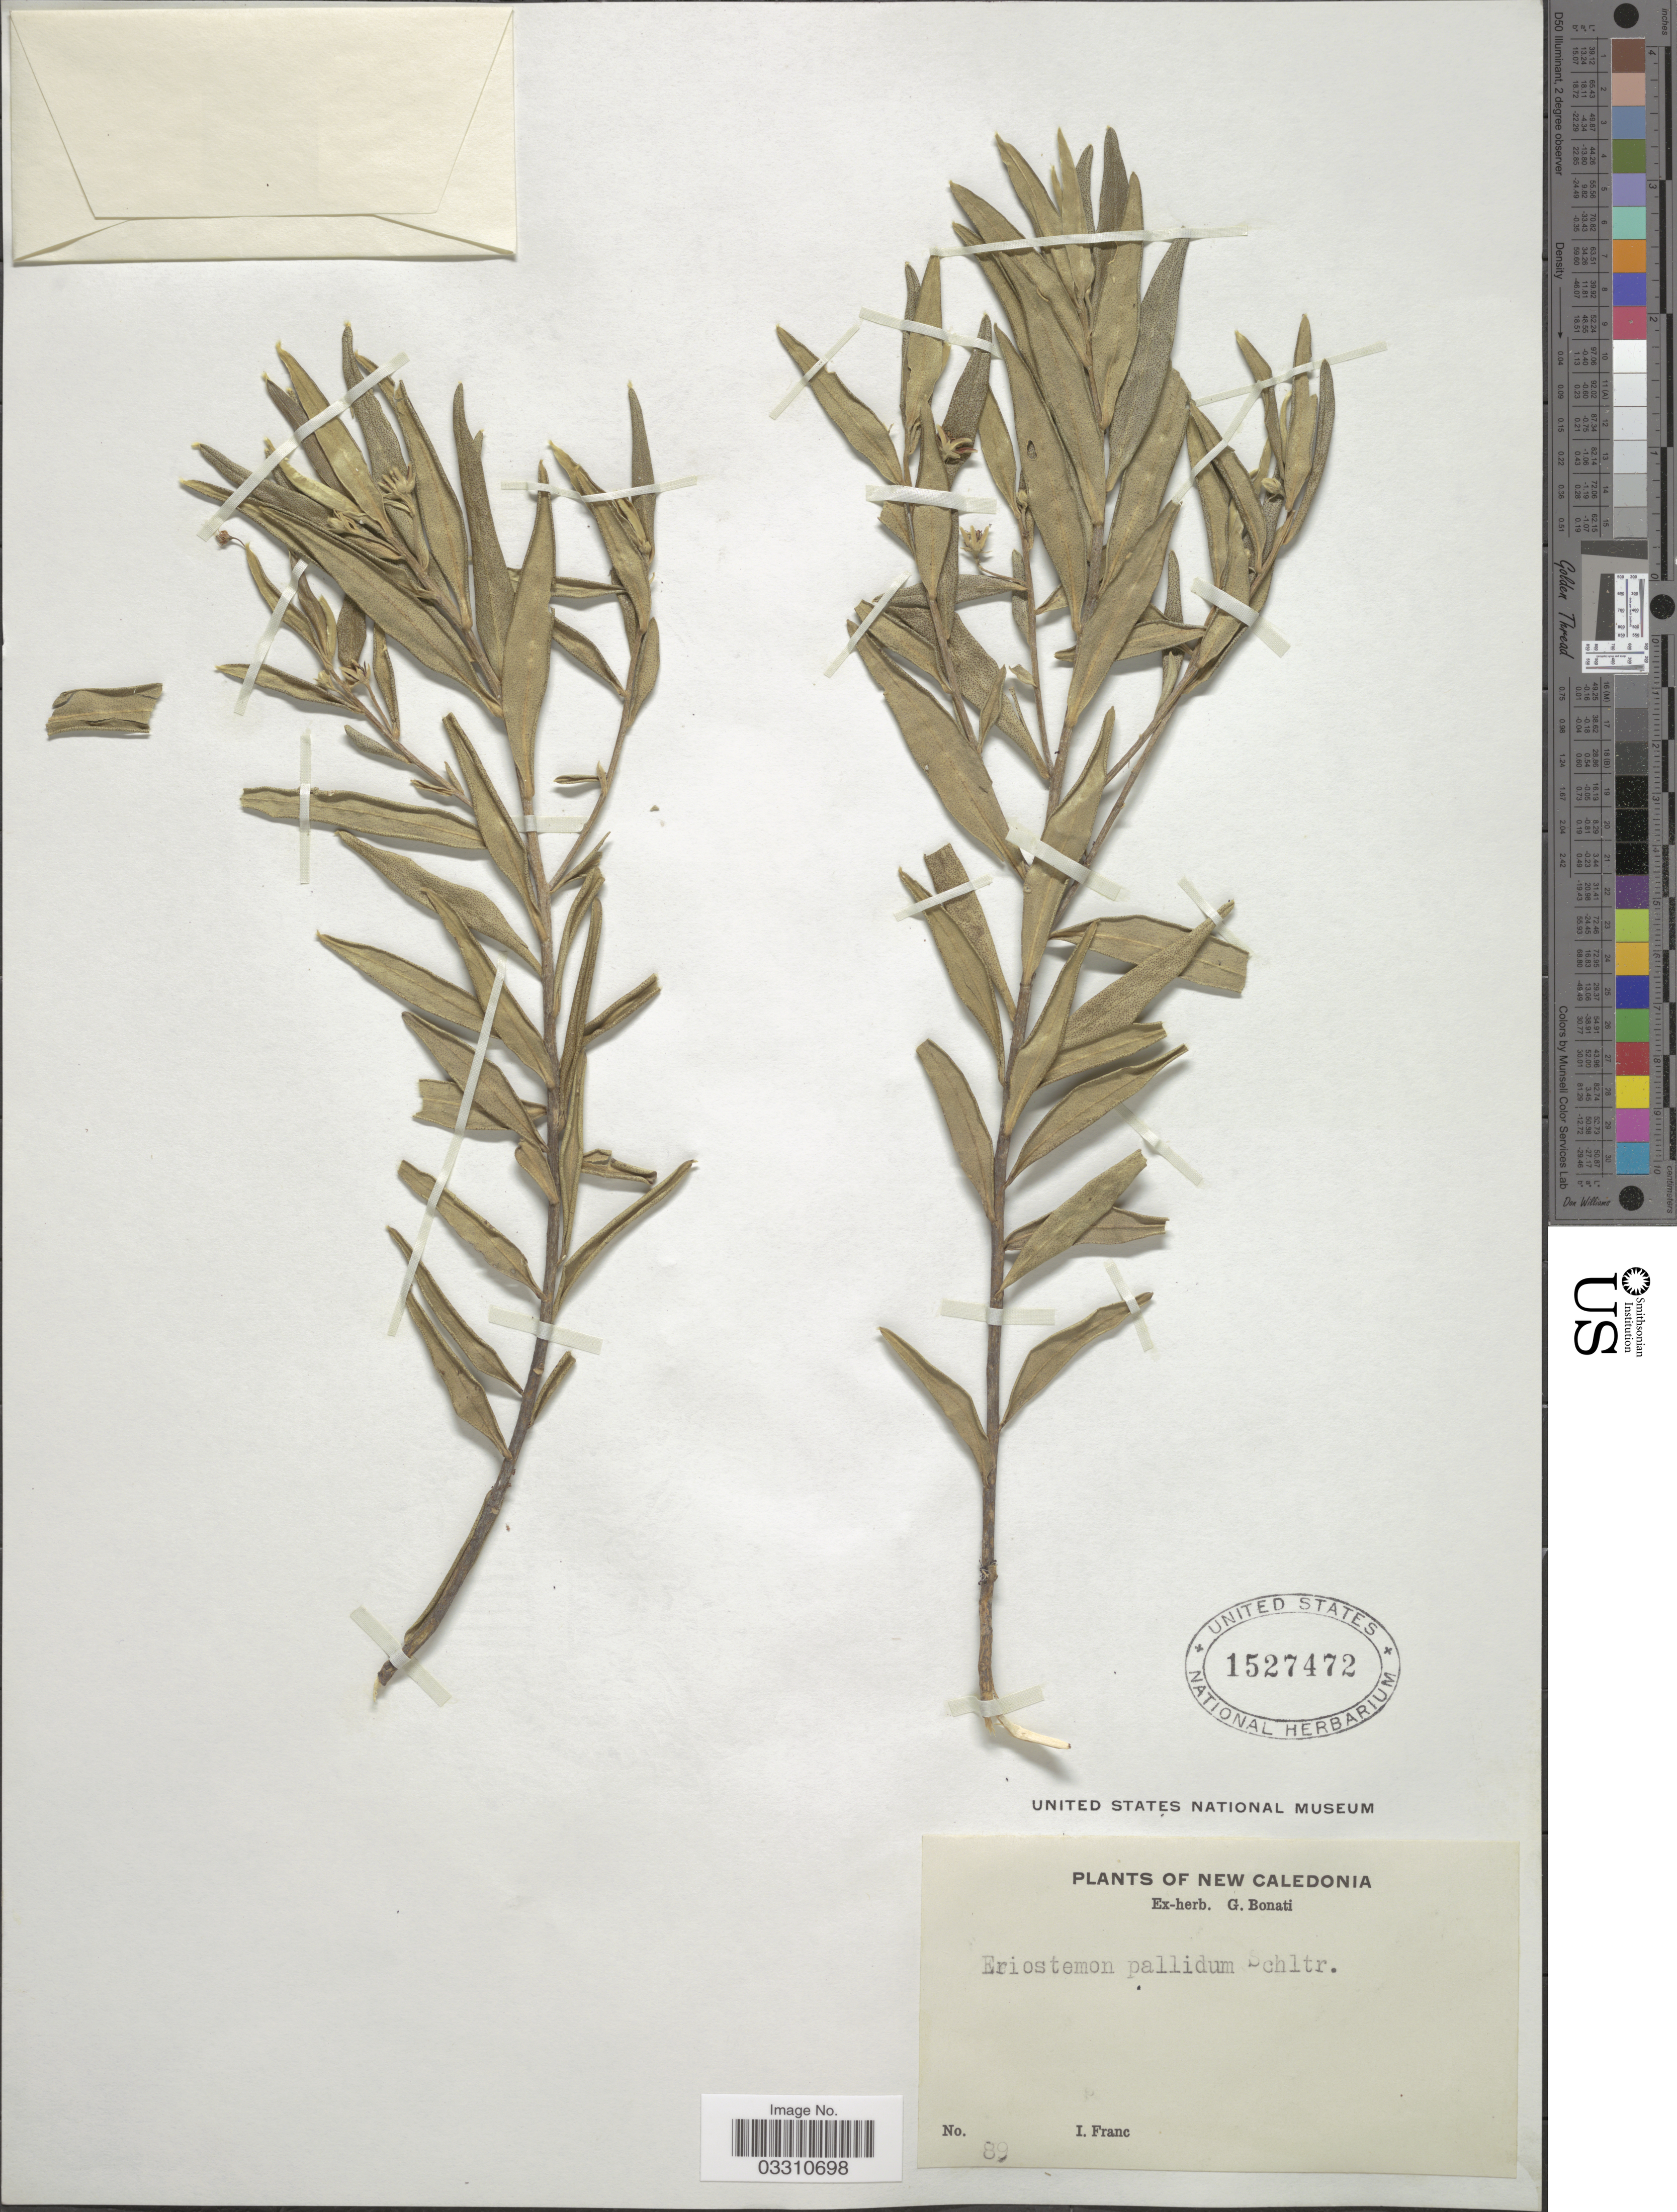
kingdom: Plantae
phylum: Tracheophyta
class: Magnoliopsida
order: Sapindales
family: Rutaceae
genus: Neoschmidia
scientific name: Neoschmidia pallida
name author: T.G. Hartley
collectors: I. Franc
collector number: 89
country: New Caledonia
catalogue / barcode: US 1527472